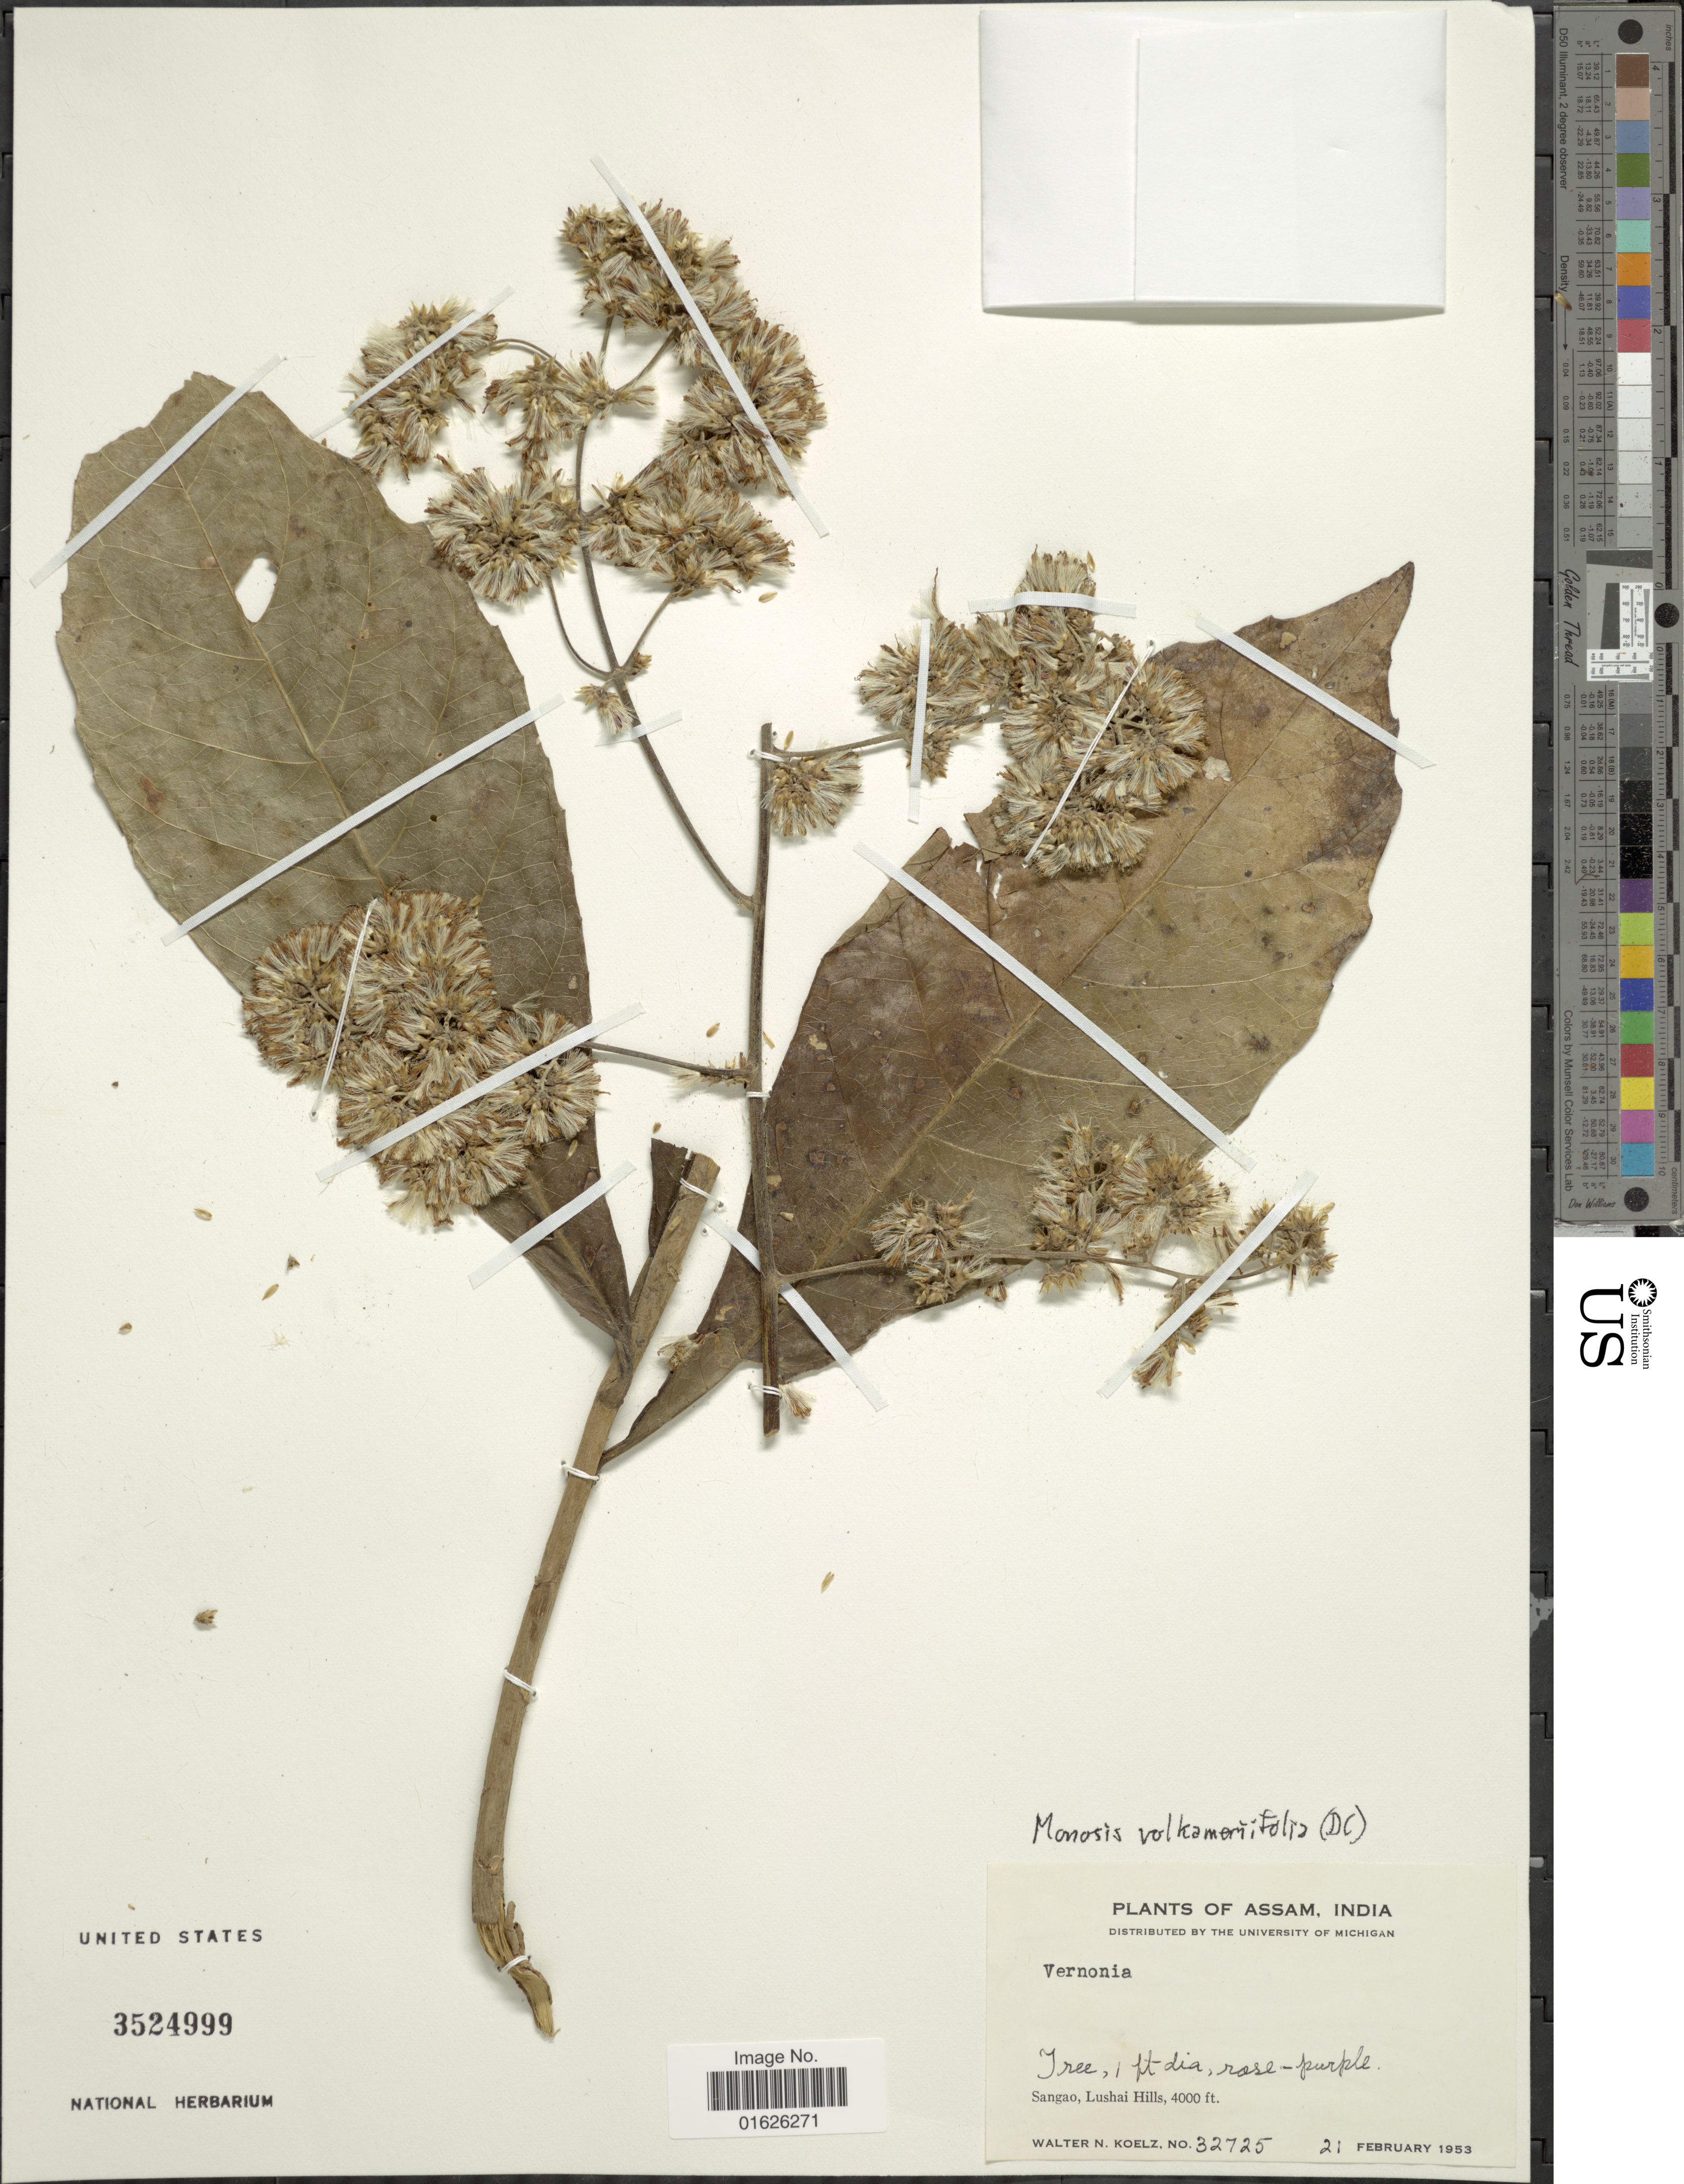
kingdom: Plantae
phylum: Tracheophyta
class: Magnoliopsida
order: Asterales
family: Asteraceae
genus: Monosis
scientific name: Monosis volkameriifolia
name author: (DC.) H. Rob. & Skvarla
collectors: W. N. Koelz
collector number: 32725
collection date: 1953-02-21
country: India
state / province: Assam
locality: Sangao, Lushai Hills.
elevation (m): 1219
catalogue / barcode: US 3524999